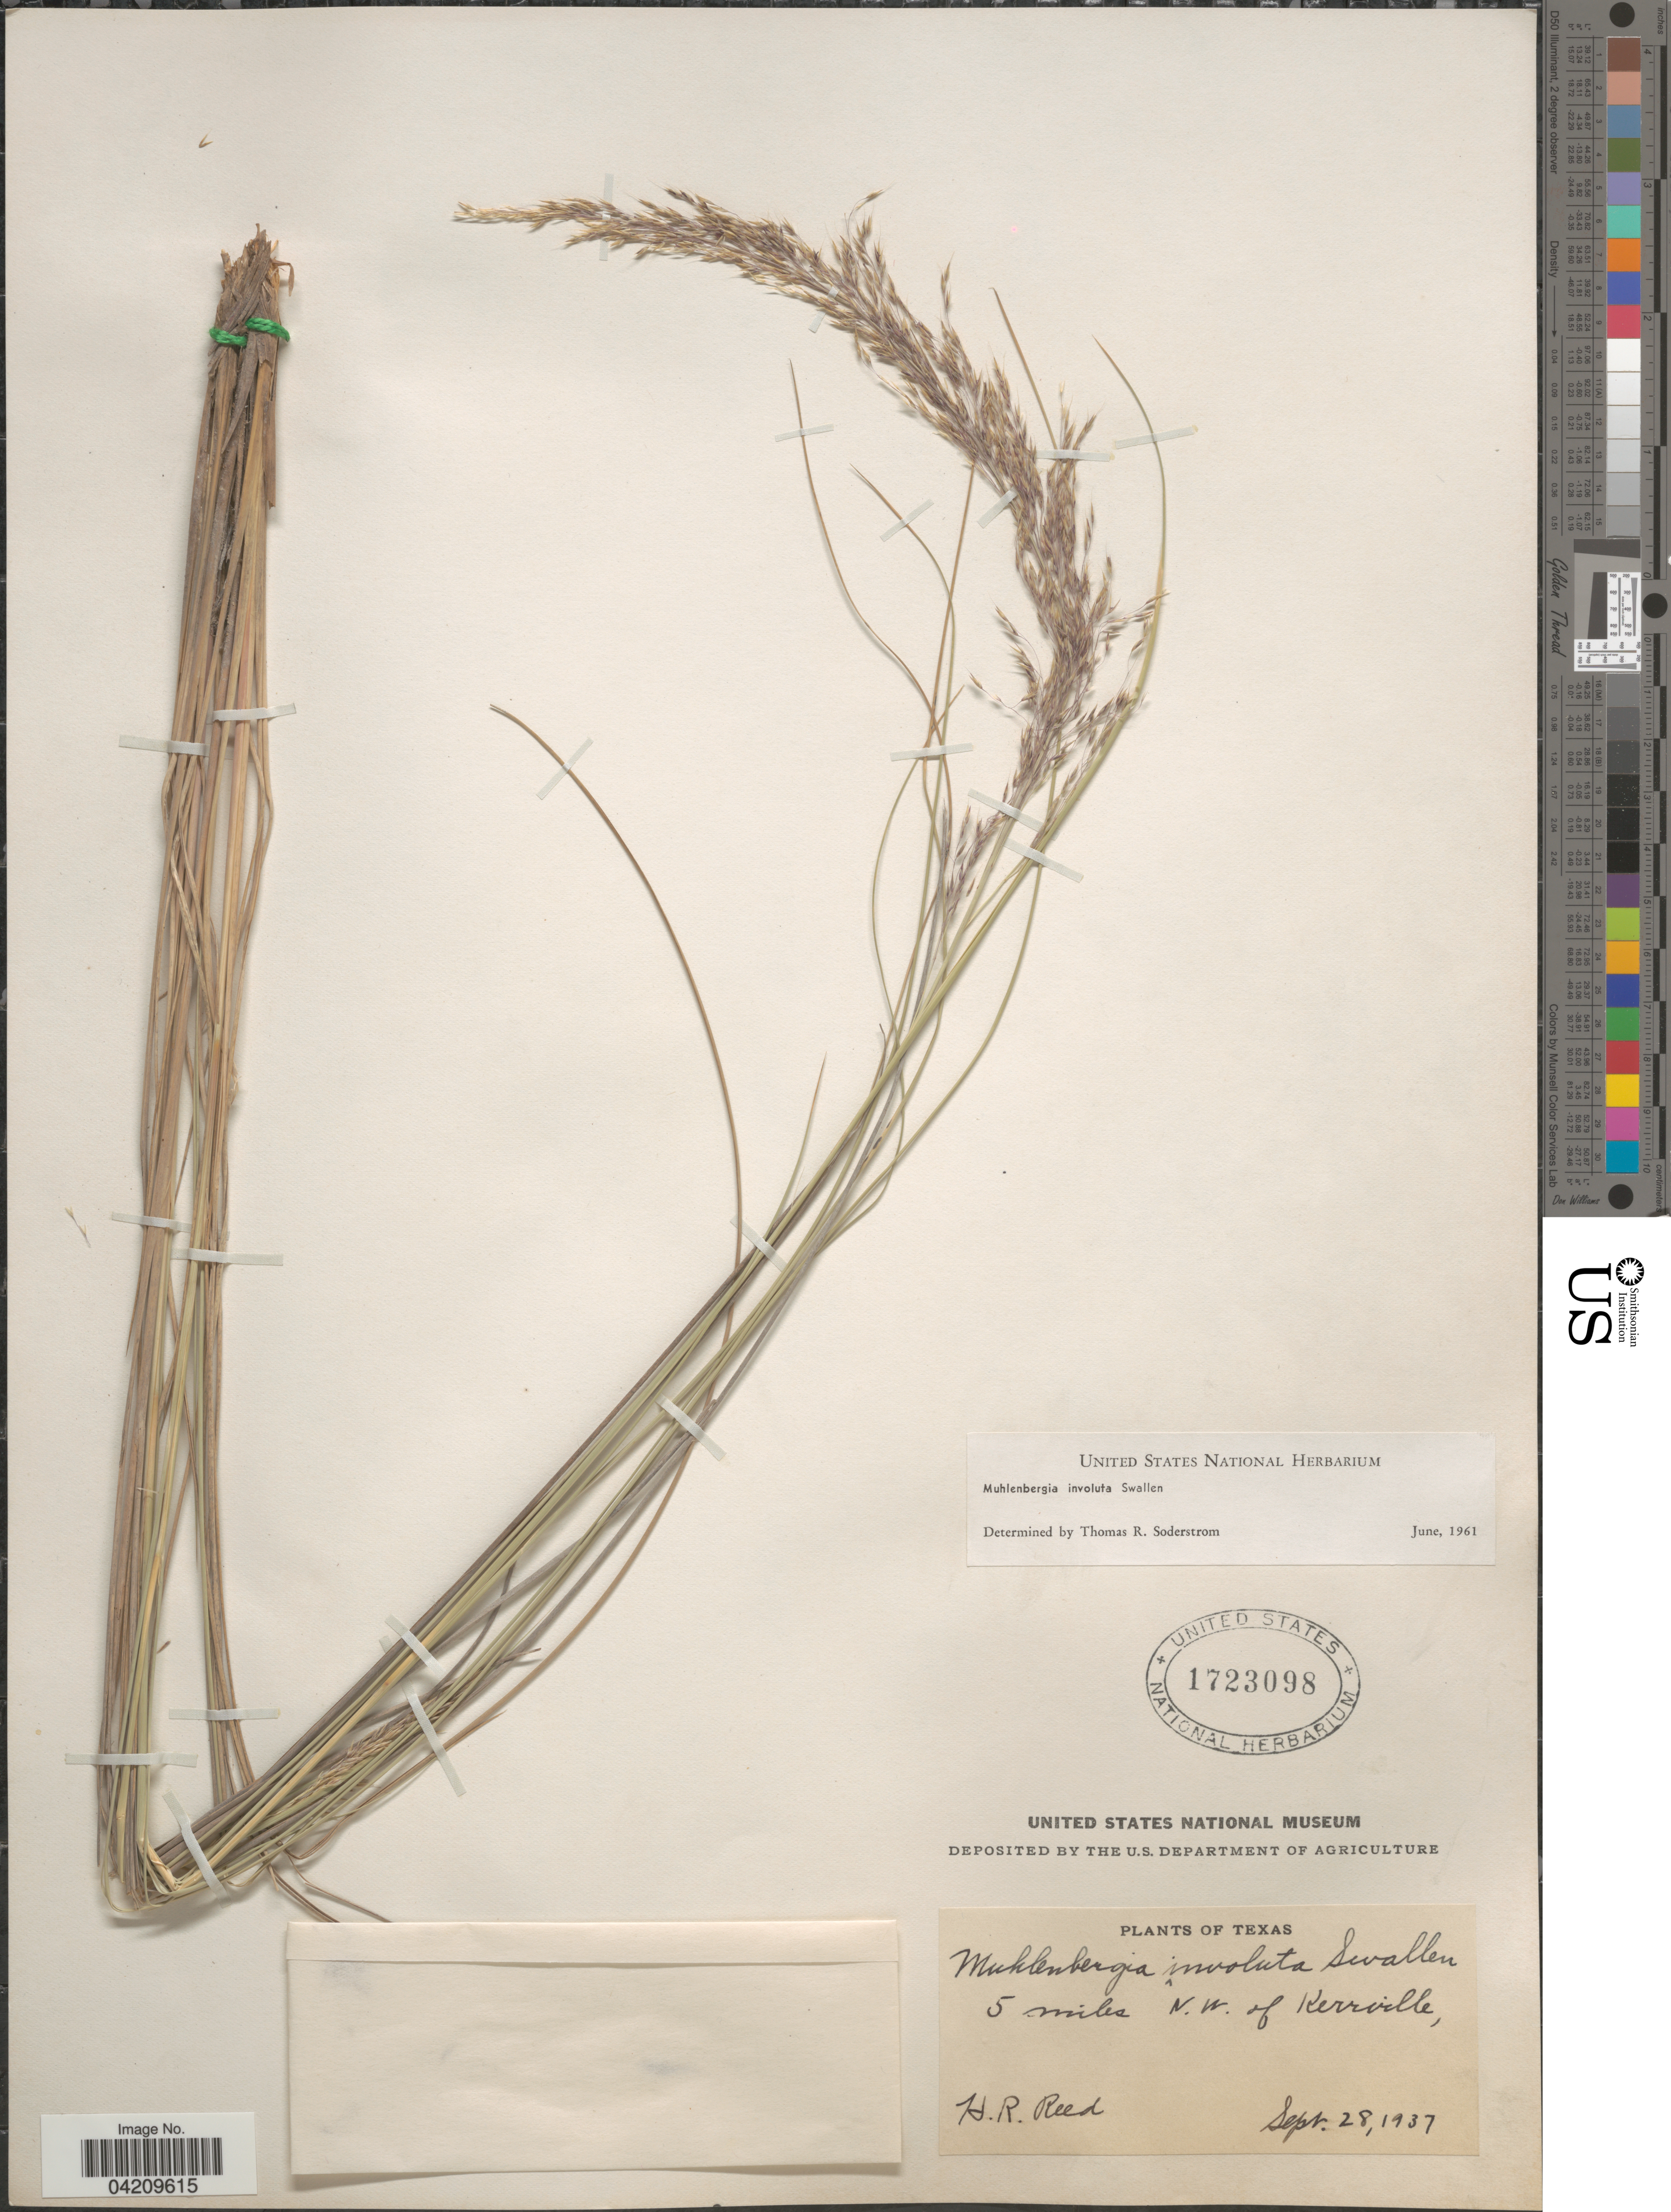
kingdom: Plantae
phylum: Tracheophyta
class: Liliopsida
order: Poales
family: Poaceae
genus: Muhlenbergia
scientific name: Muhlenbergia involuta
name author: Swallen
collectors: H. Reed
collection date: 1937-09-28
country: United States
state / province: Texas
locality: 5 miles N. W. of Kerrville.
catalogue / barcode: US 1723098